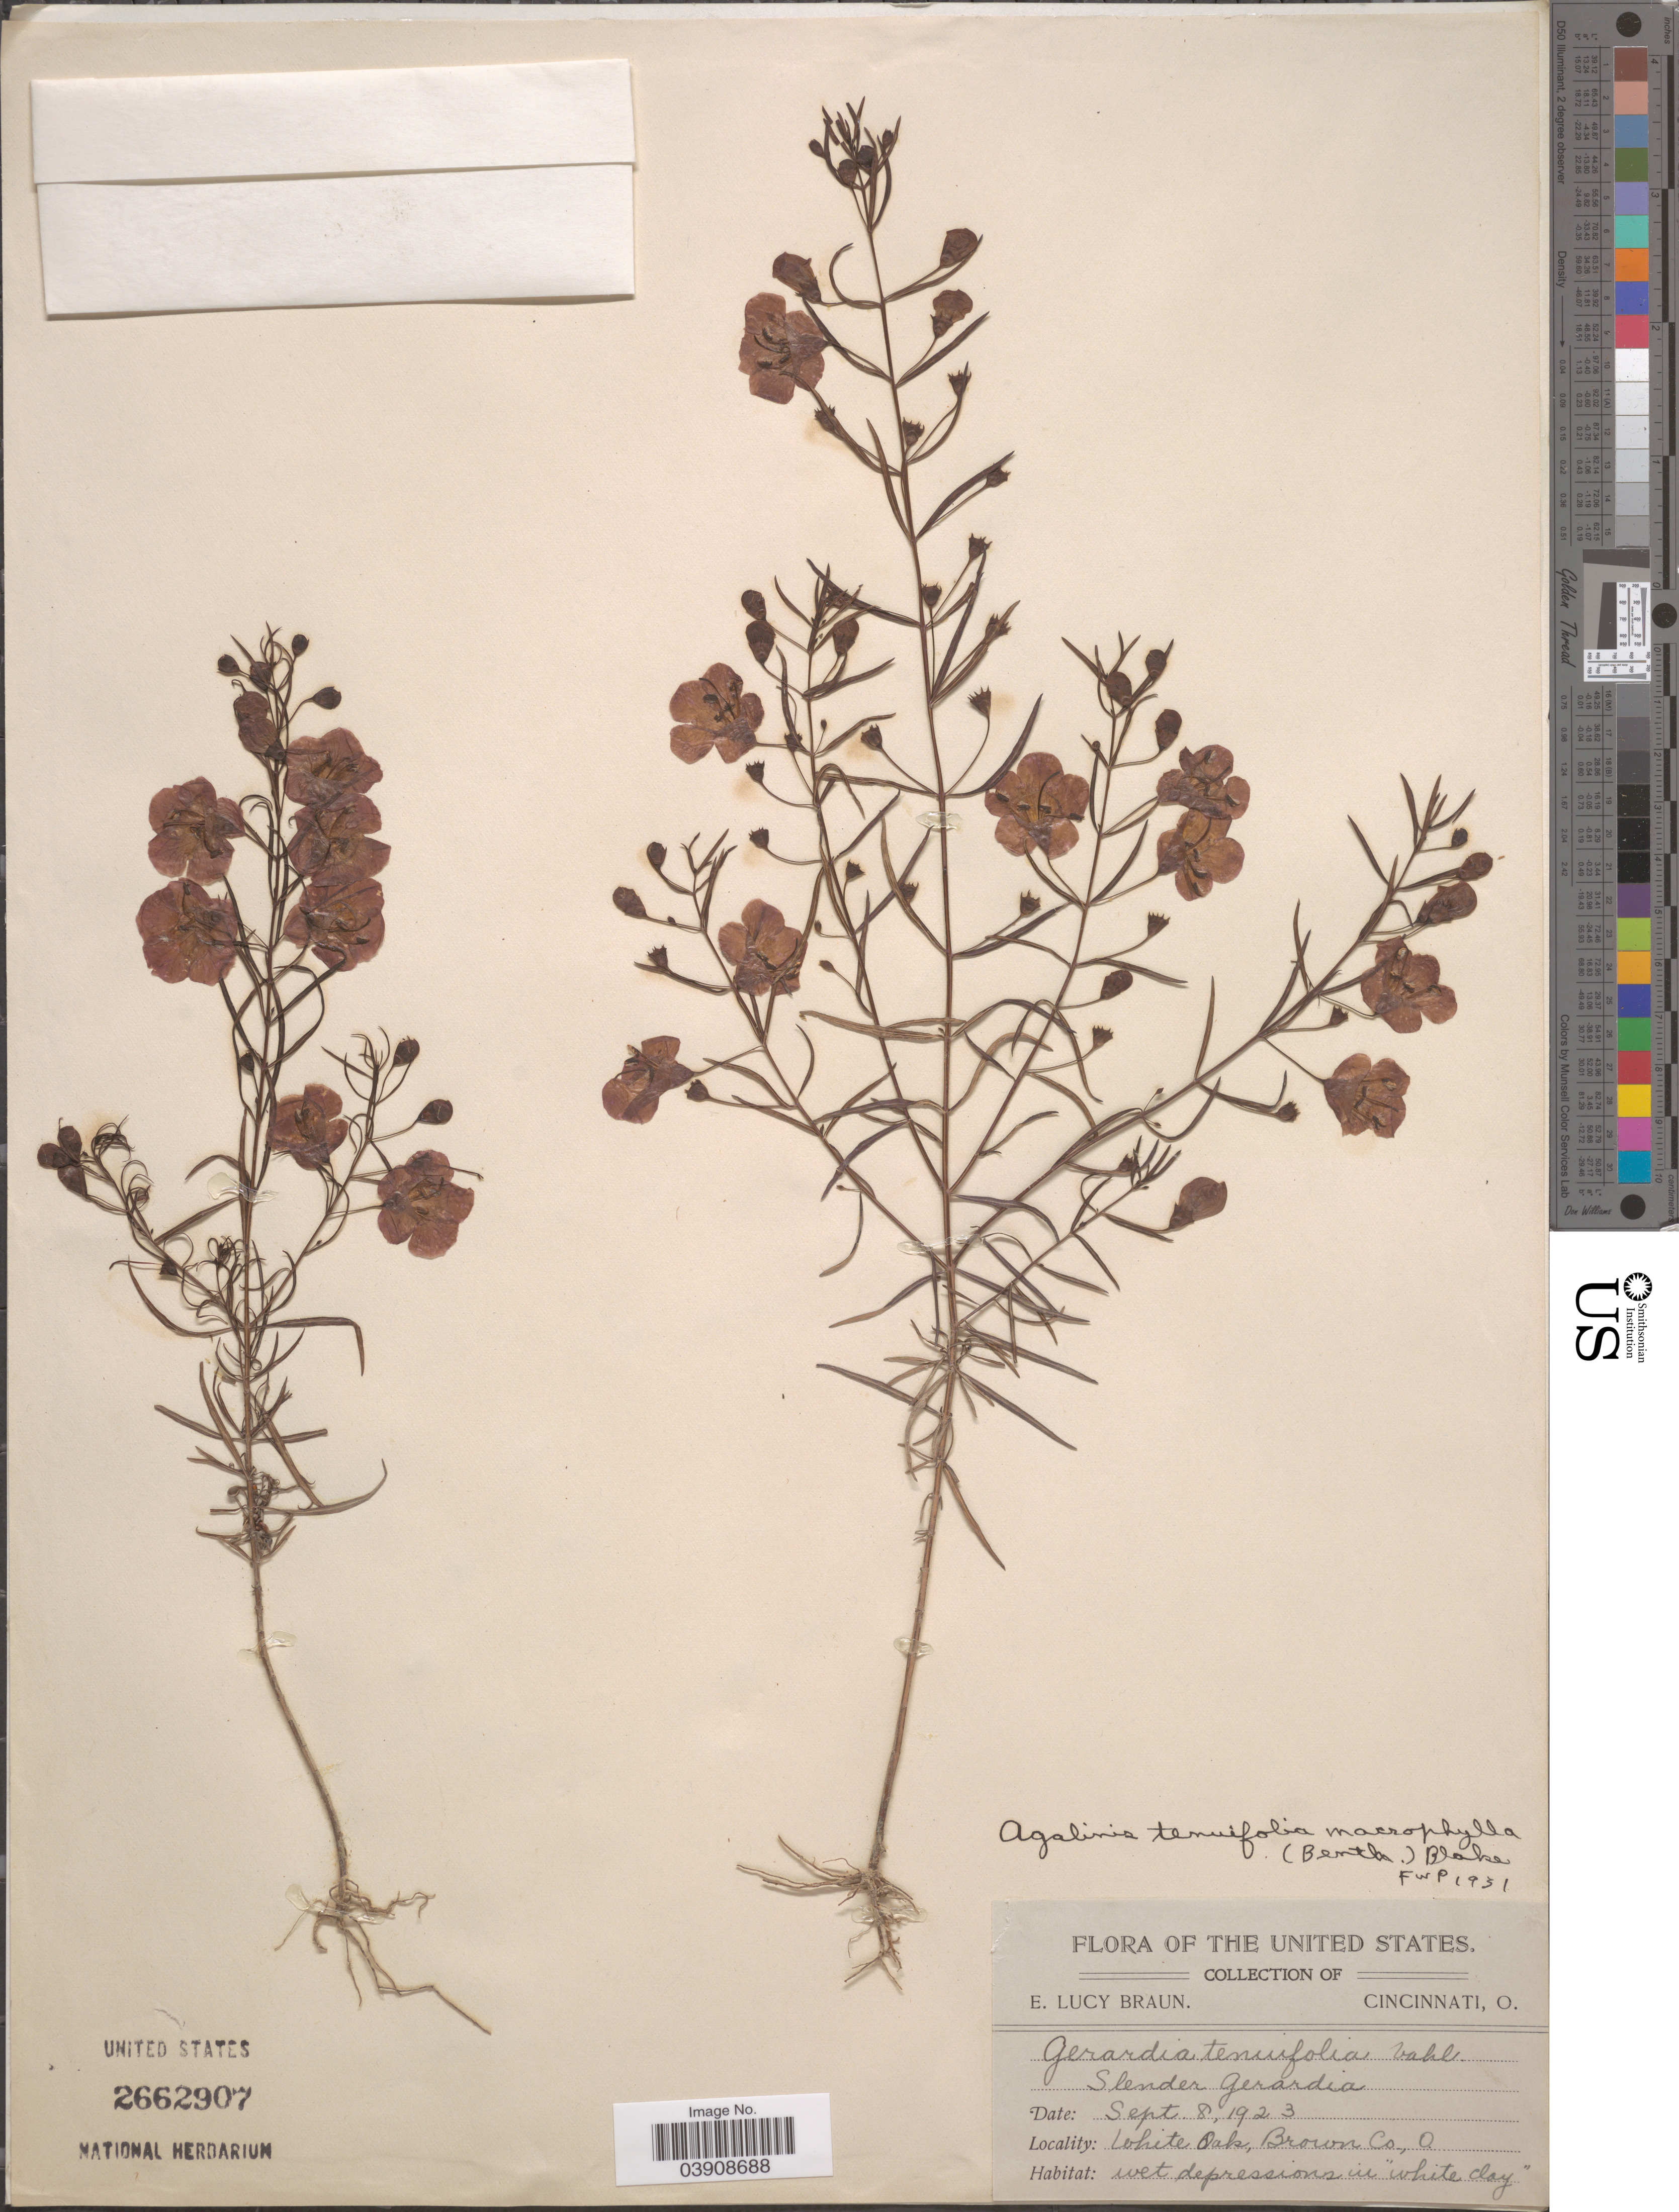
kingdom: Plantae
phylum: Tracheophyta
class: Magnoliopsida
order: Lamiales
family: Orobanchaceae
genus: Agalinis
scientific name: Agalinis tenuifolia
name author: (Vahl) Raf.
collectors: E. L. Braun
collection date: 1923-09-08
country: United States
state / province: Ohio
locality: White Oak, Brown Co.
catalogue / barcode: US 2662907